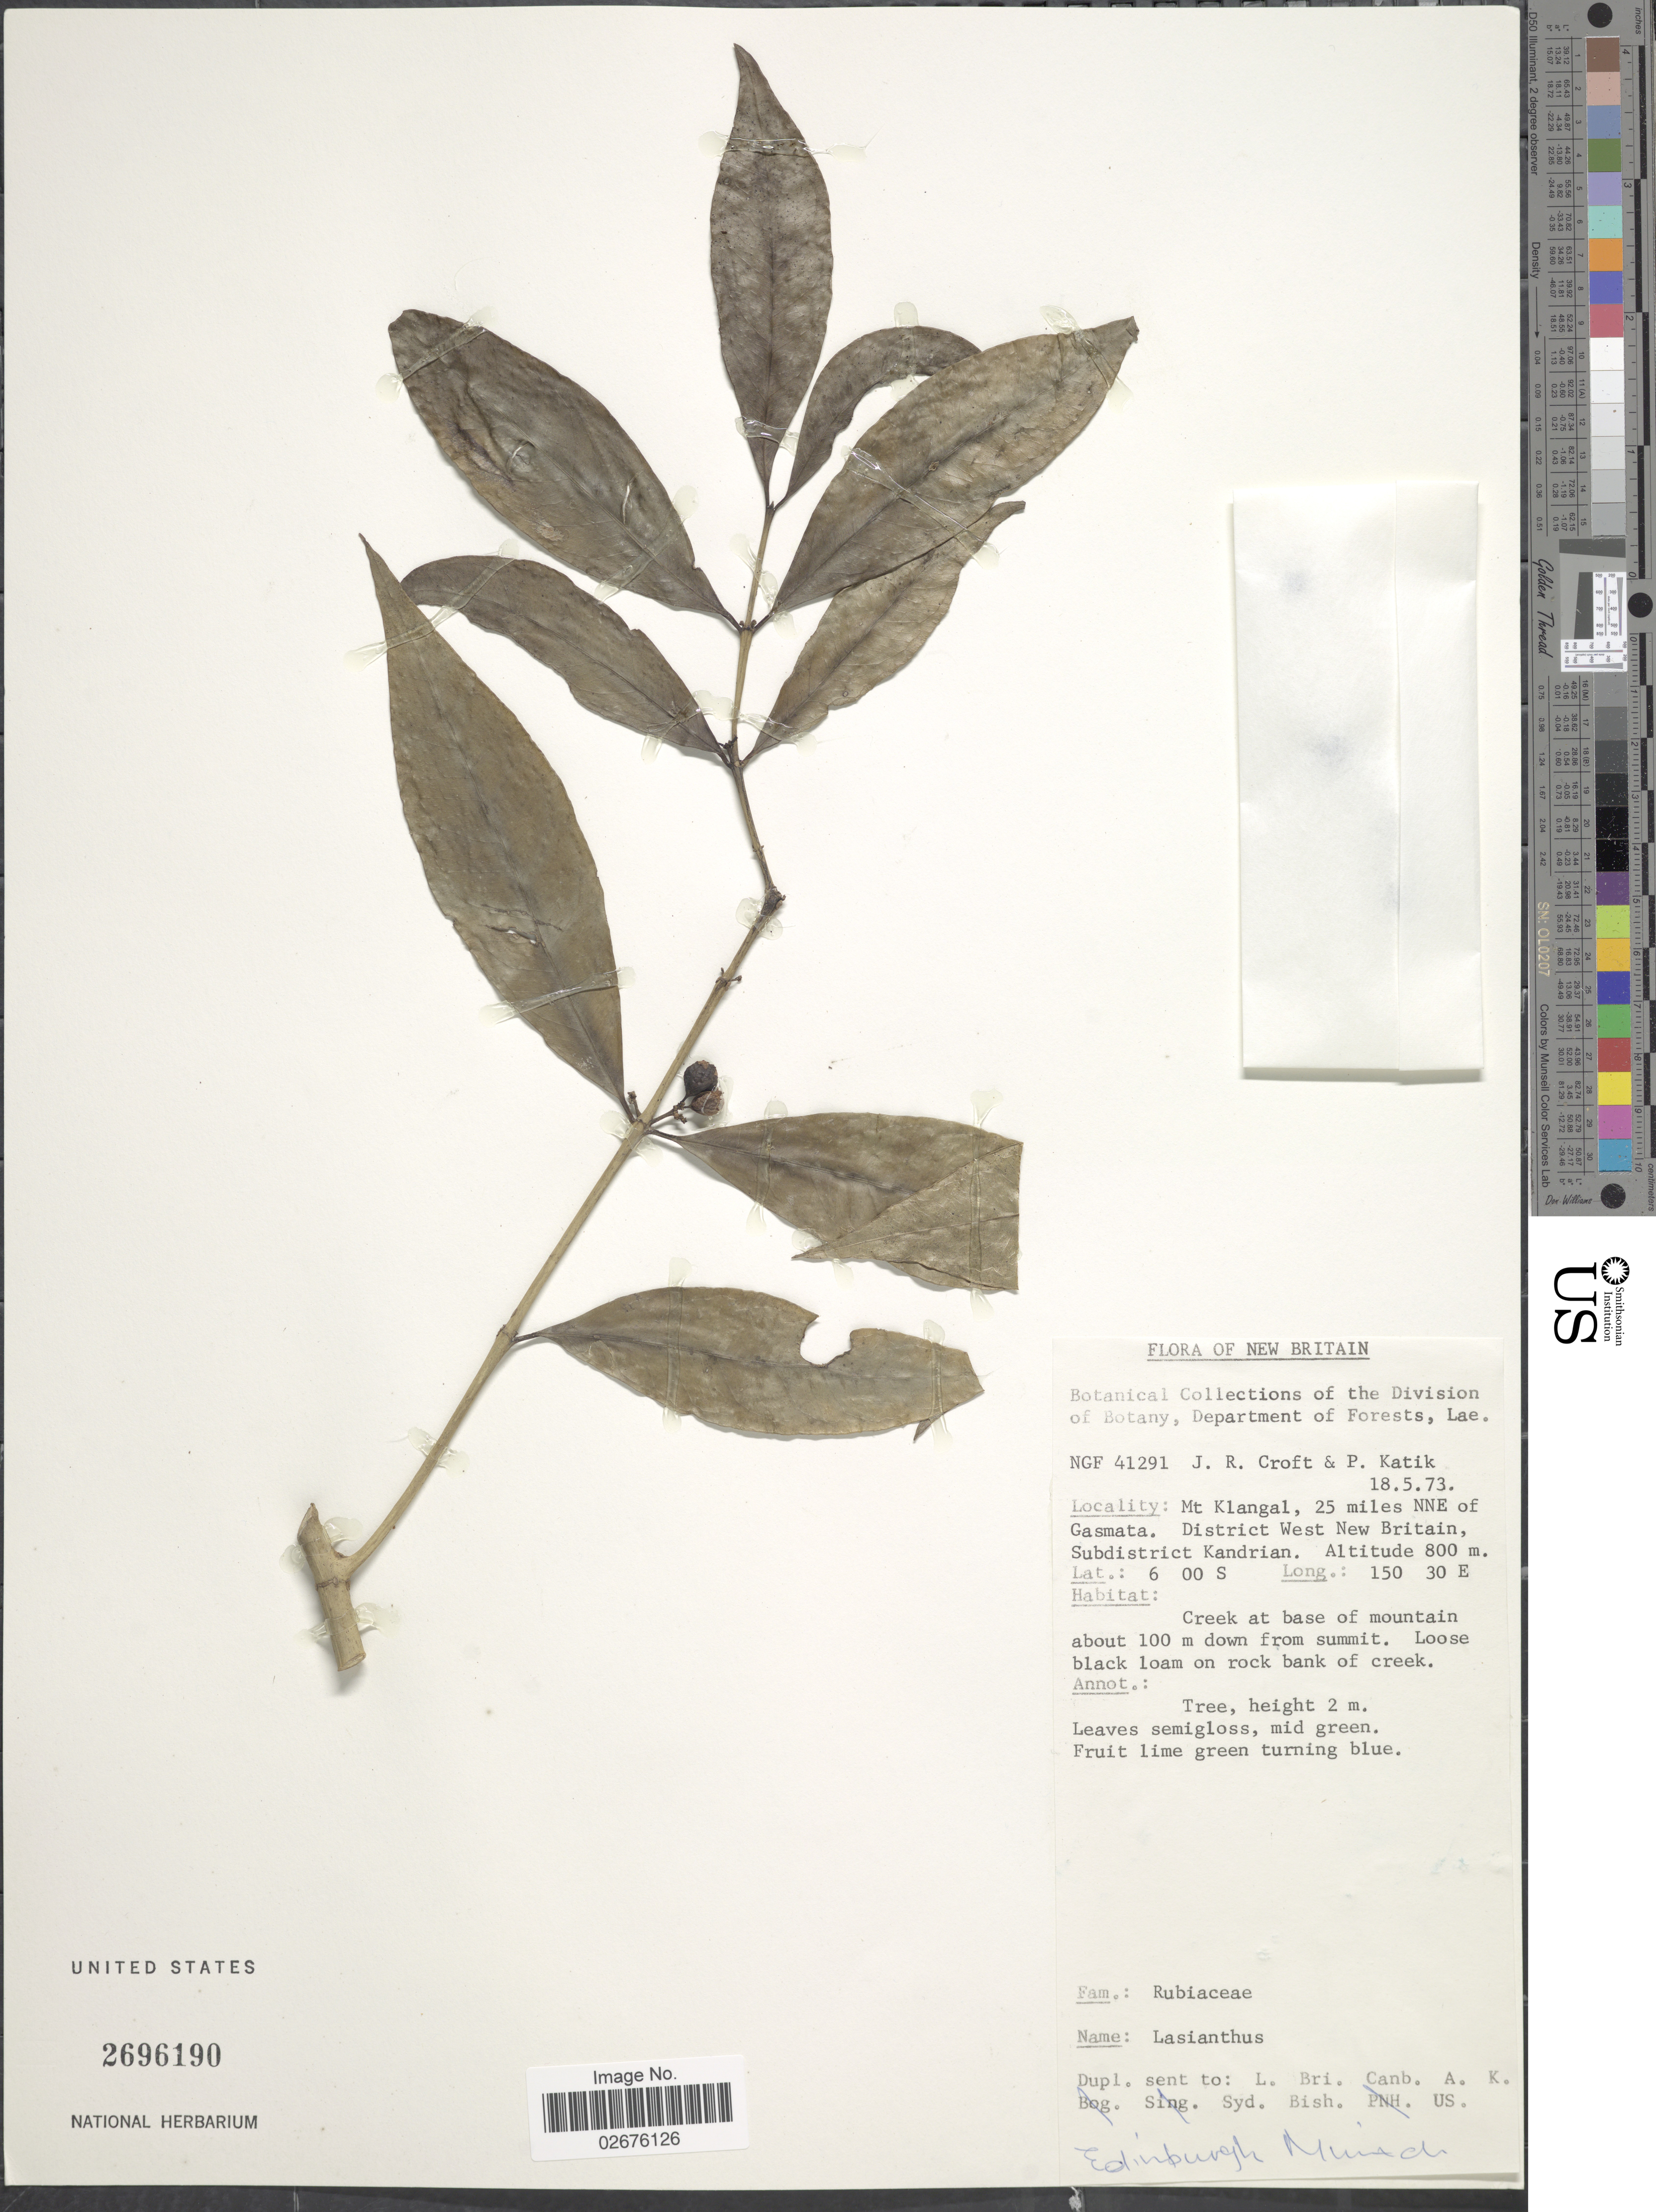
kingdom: Plantae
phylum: Tracheophyta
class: Magnoliopsida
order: Gentianales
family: Rubiaceae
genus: Lasianthus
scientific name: Lasianthus sp.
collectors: J. R. Croft & P. Katik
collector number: NGF41291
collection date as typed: Transcribed d/m/y: 18/5/73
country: Papua New Guinea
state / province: West New Britain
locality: New Britain. Mt Klangal, 25 miles NNE of Gasmata. Subdistrict Kandrian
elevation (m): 800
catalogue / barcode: US 2696190